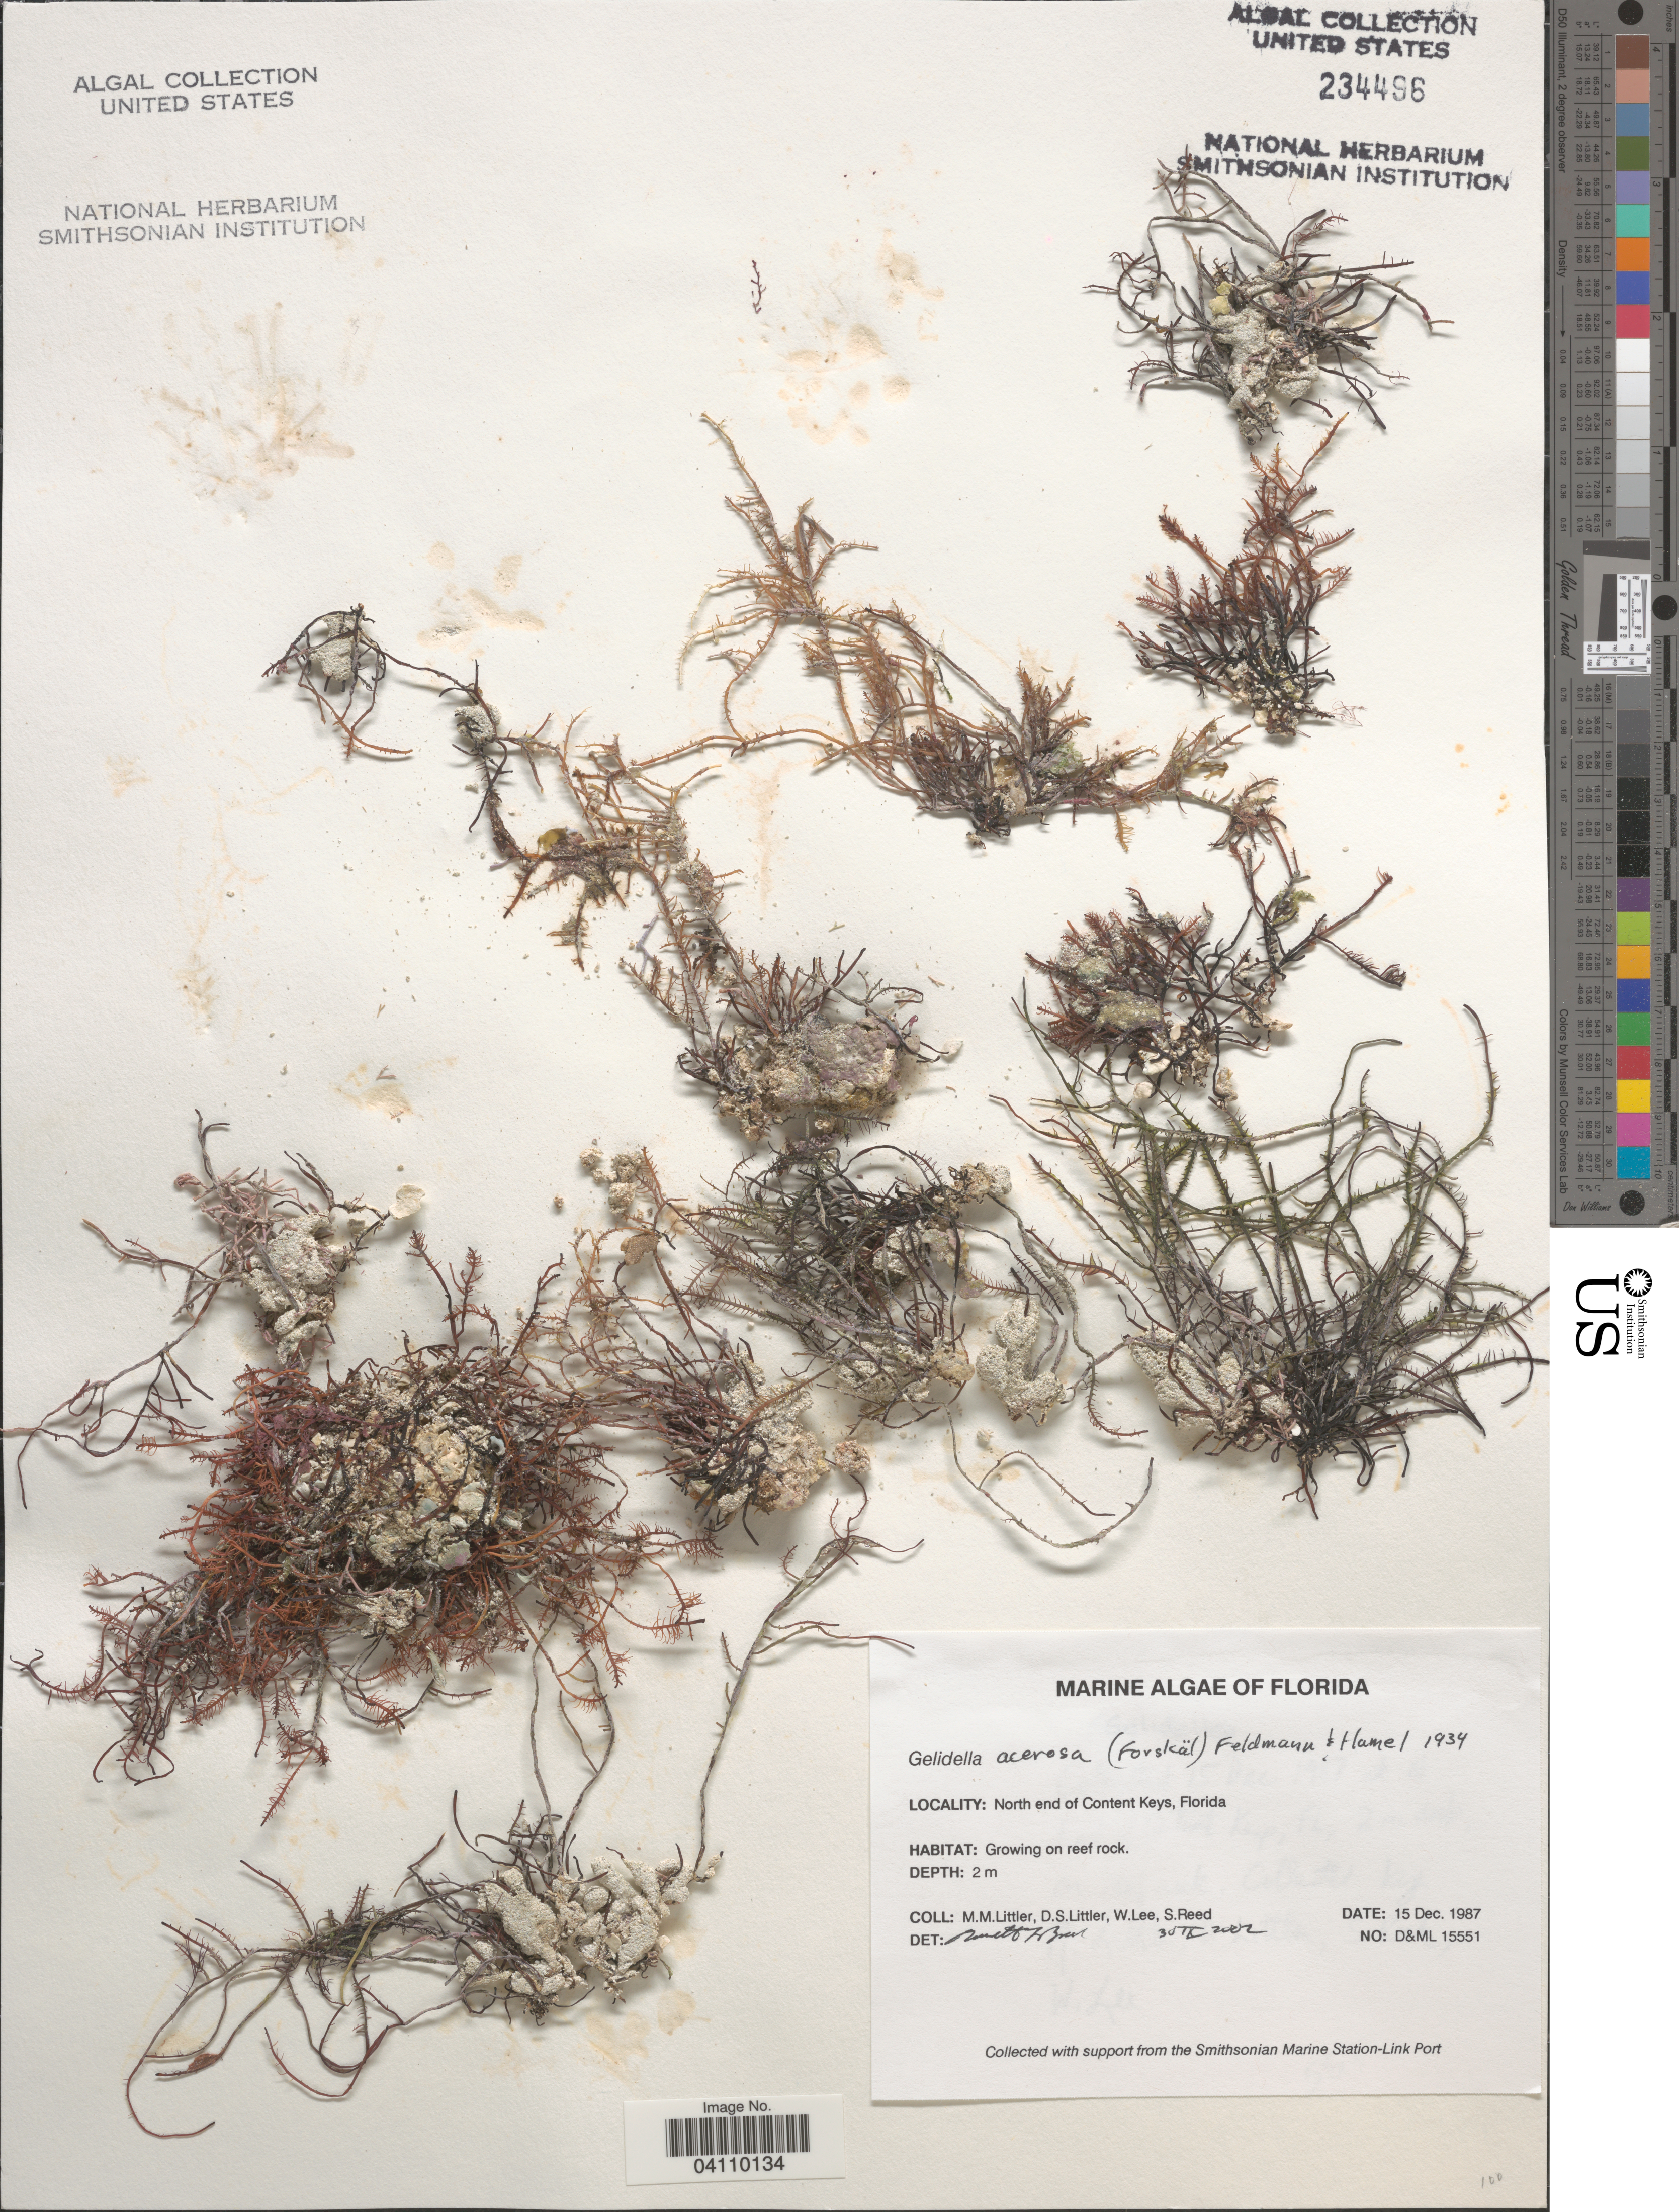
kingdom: Plantae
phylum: Rhodophyta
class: Florideophyceae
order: Gelidiales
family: Gelidiellaceae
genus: Gelidiella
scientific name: Gelidiella acerosa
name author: (Forssk.) Feldmann & G. Hamel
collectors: D. S. Littler, W. Lee & S. Reed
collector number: D&ML15551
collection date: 1987-12-15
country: United States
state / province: Florida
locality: North end of Content Keys.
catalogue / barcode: US 234496